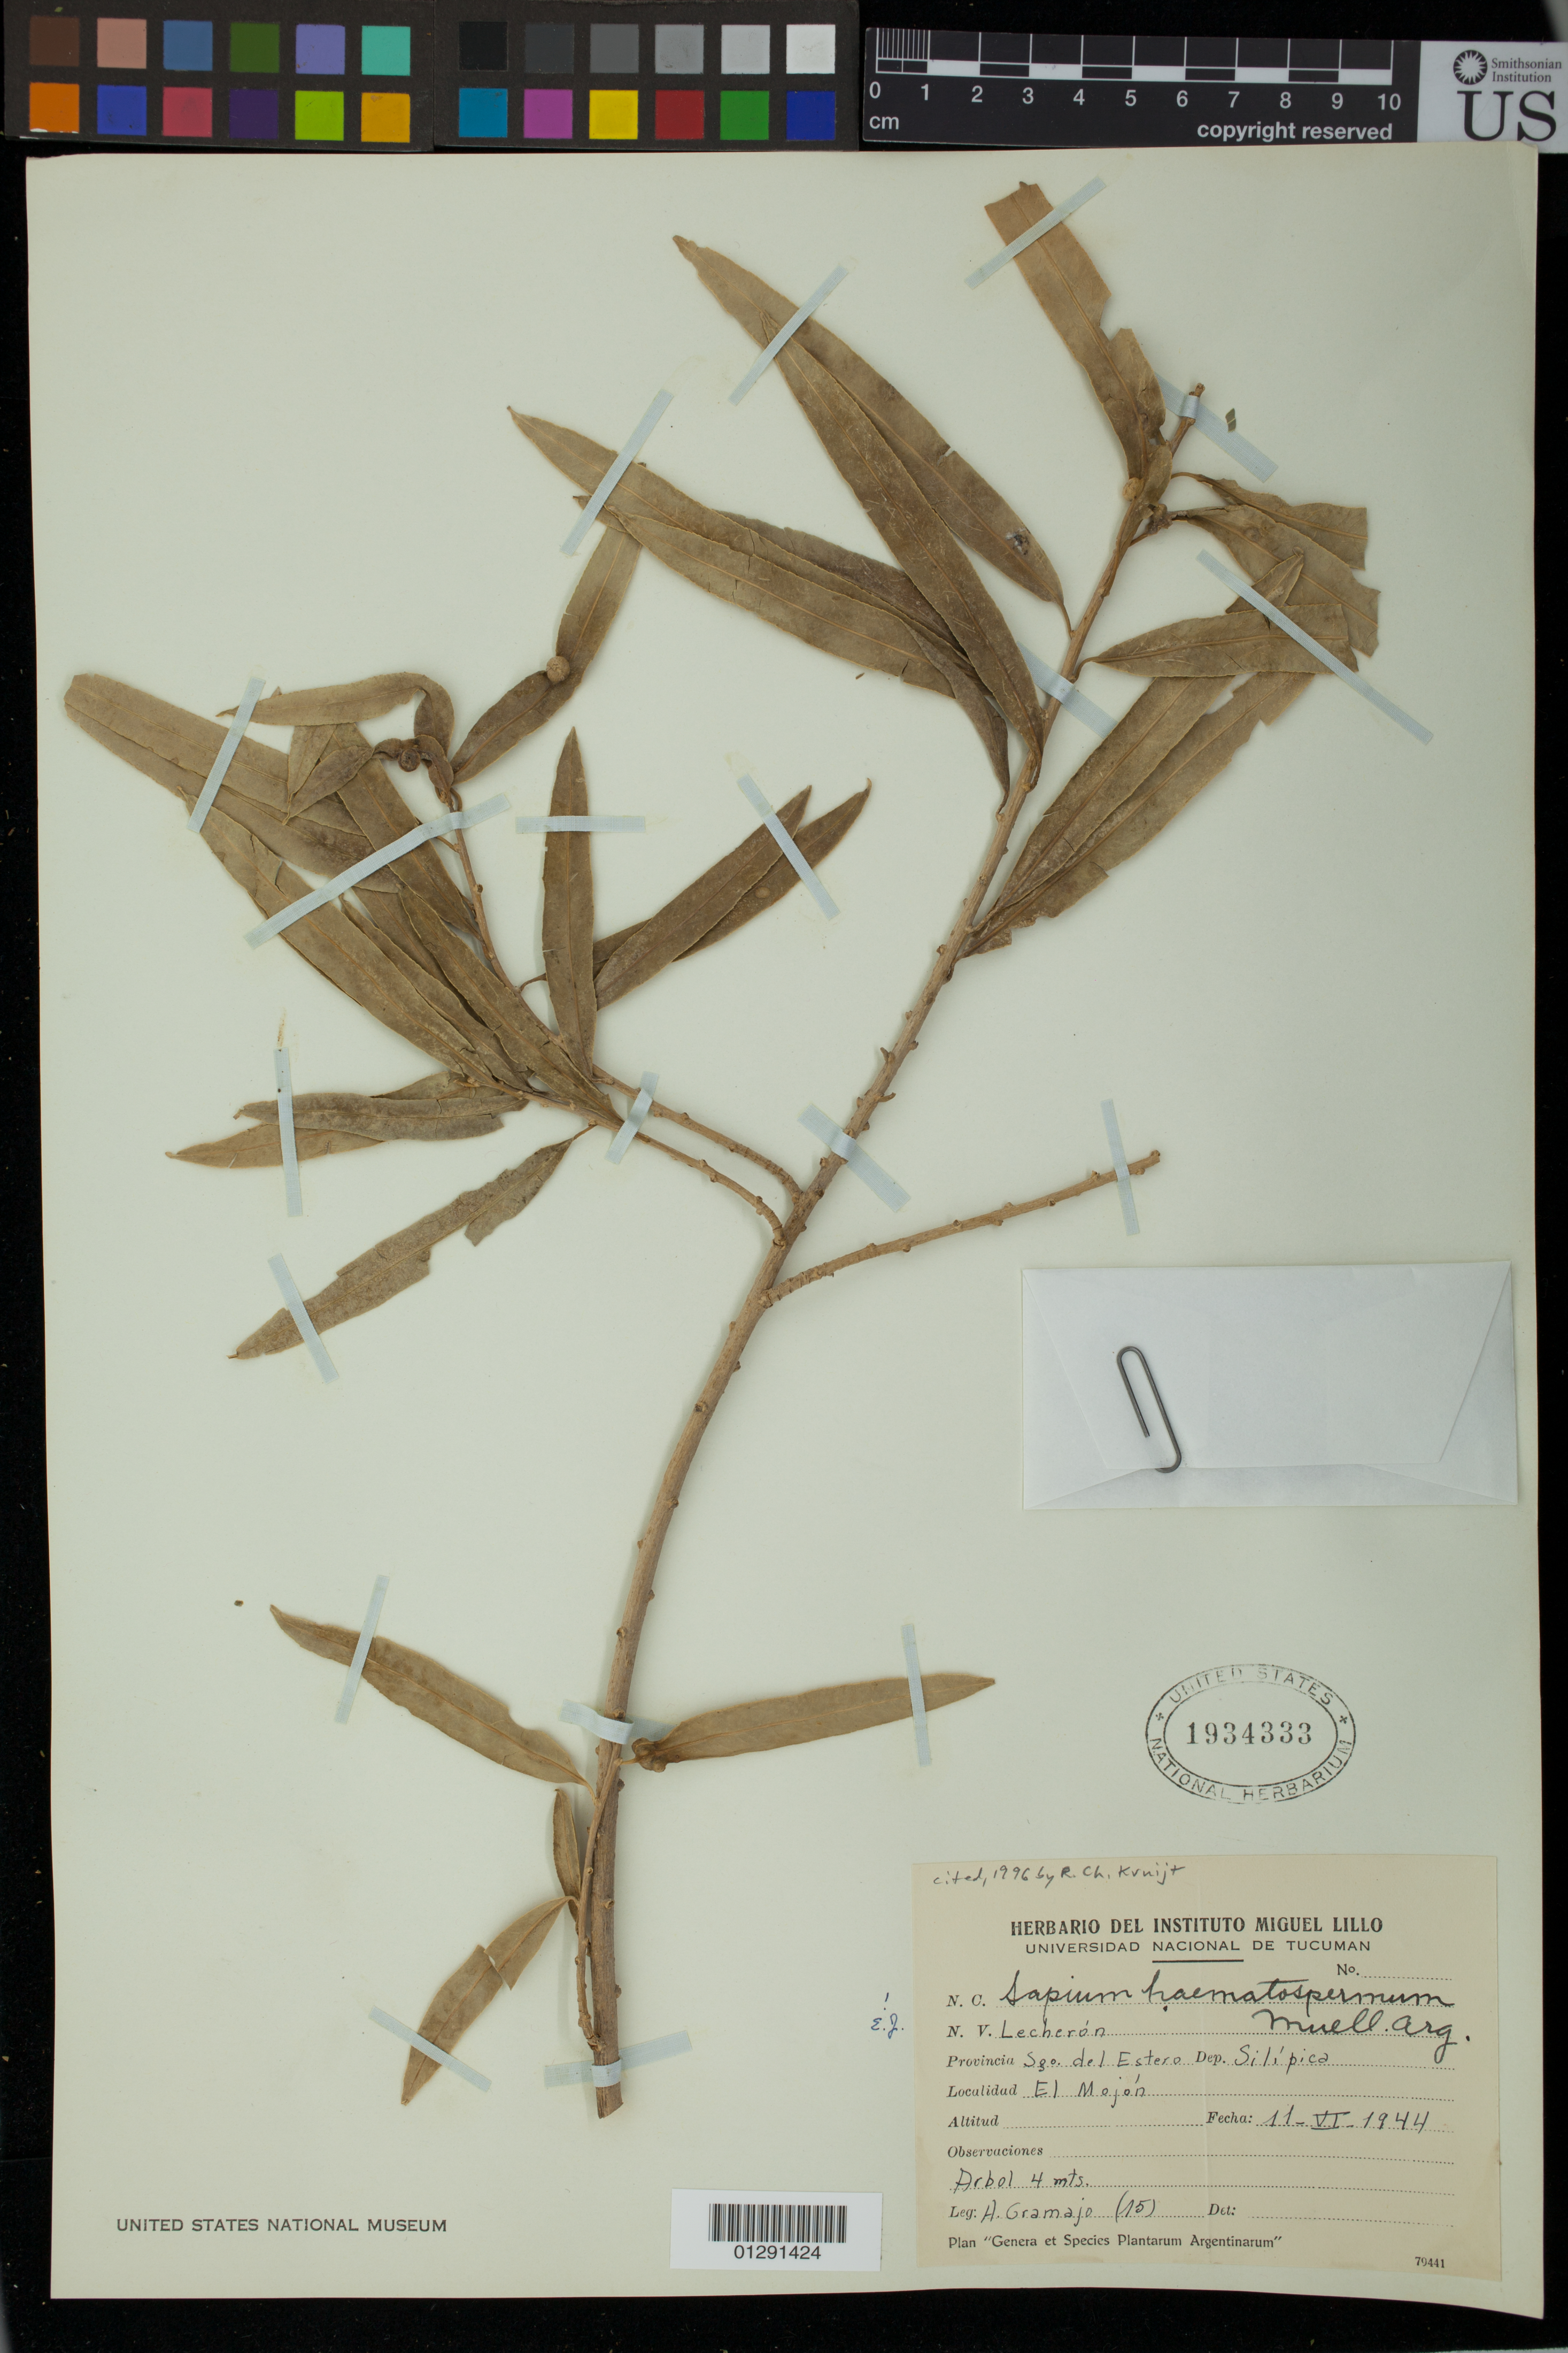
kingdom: Plantae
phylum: Tracheophyta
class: Magnoliopsida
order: Malpighiales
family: Euphorbiaceae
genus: Sapium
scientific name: Sapium haematospermum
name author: Müll. Arg.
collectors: A. Gramajo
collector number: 15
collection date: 1944-06-11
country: Argentina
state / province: Santiago del Estero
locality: El Mojon, Dep. Silipica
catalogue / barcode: US 1934333